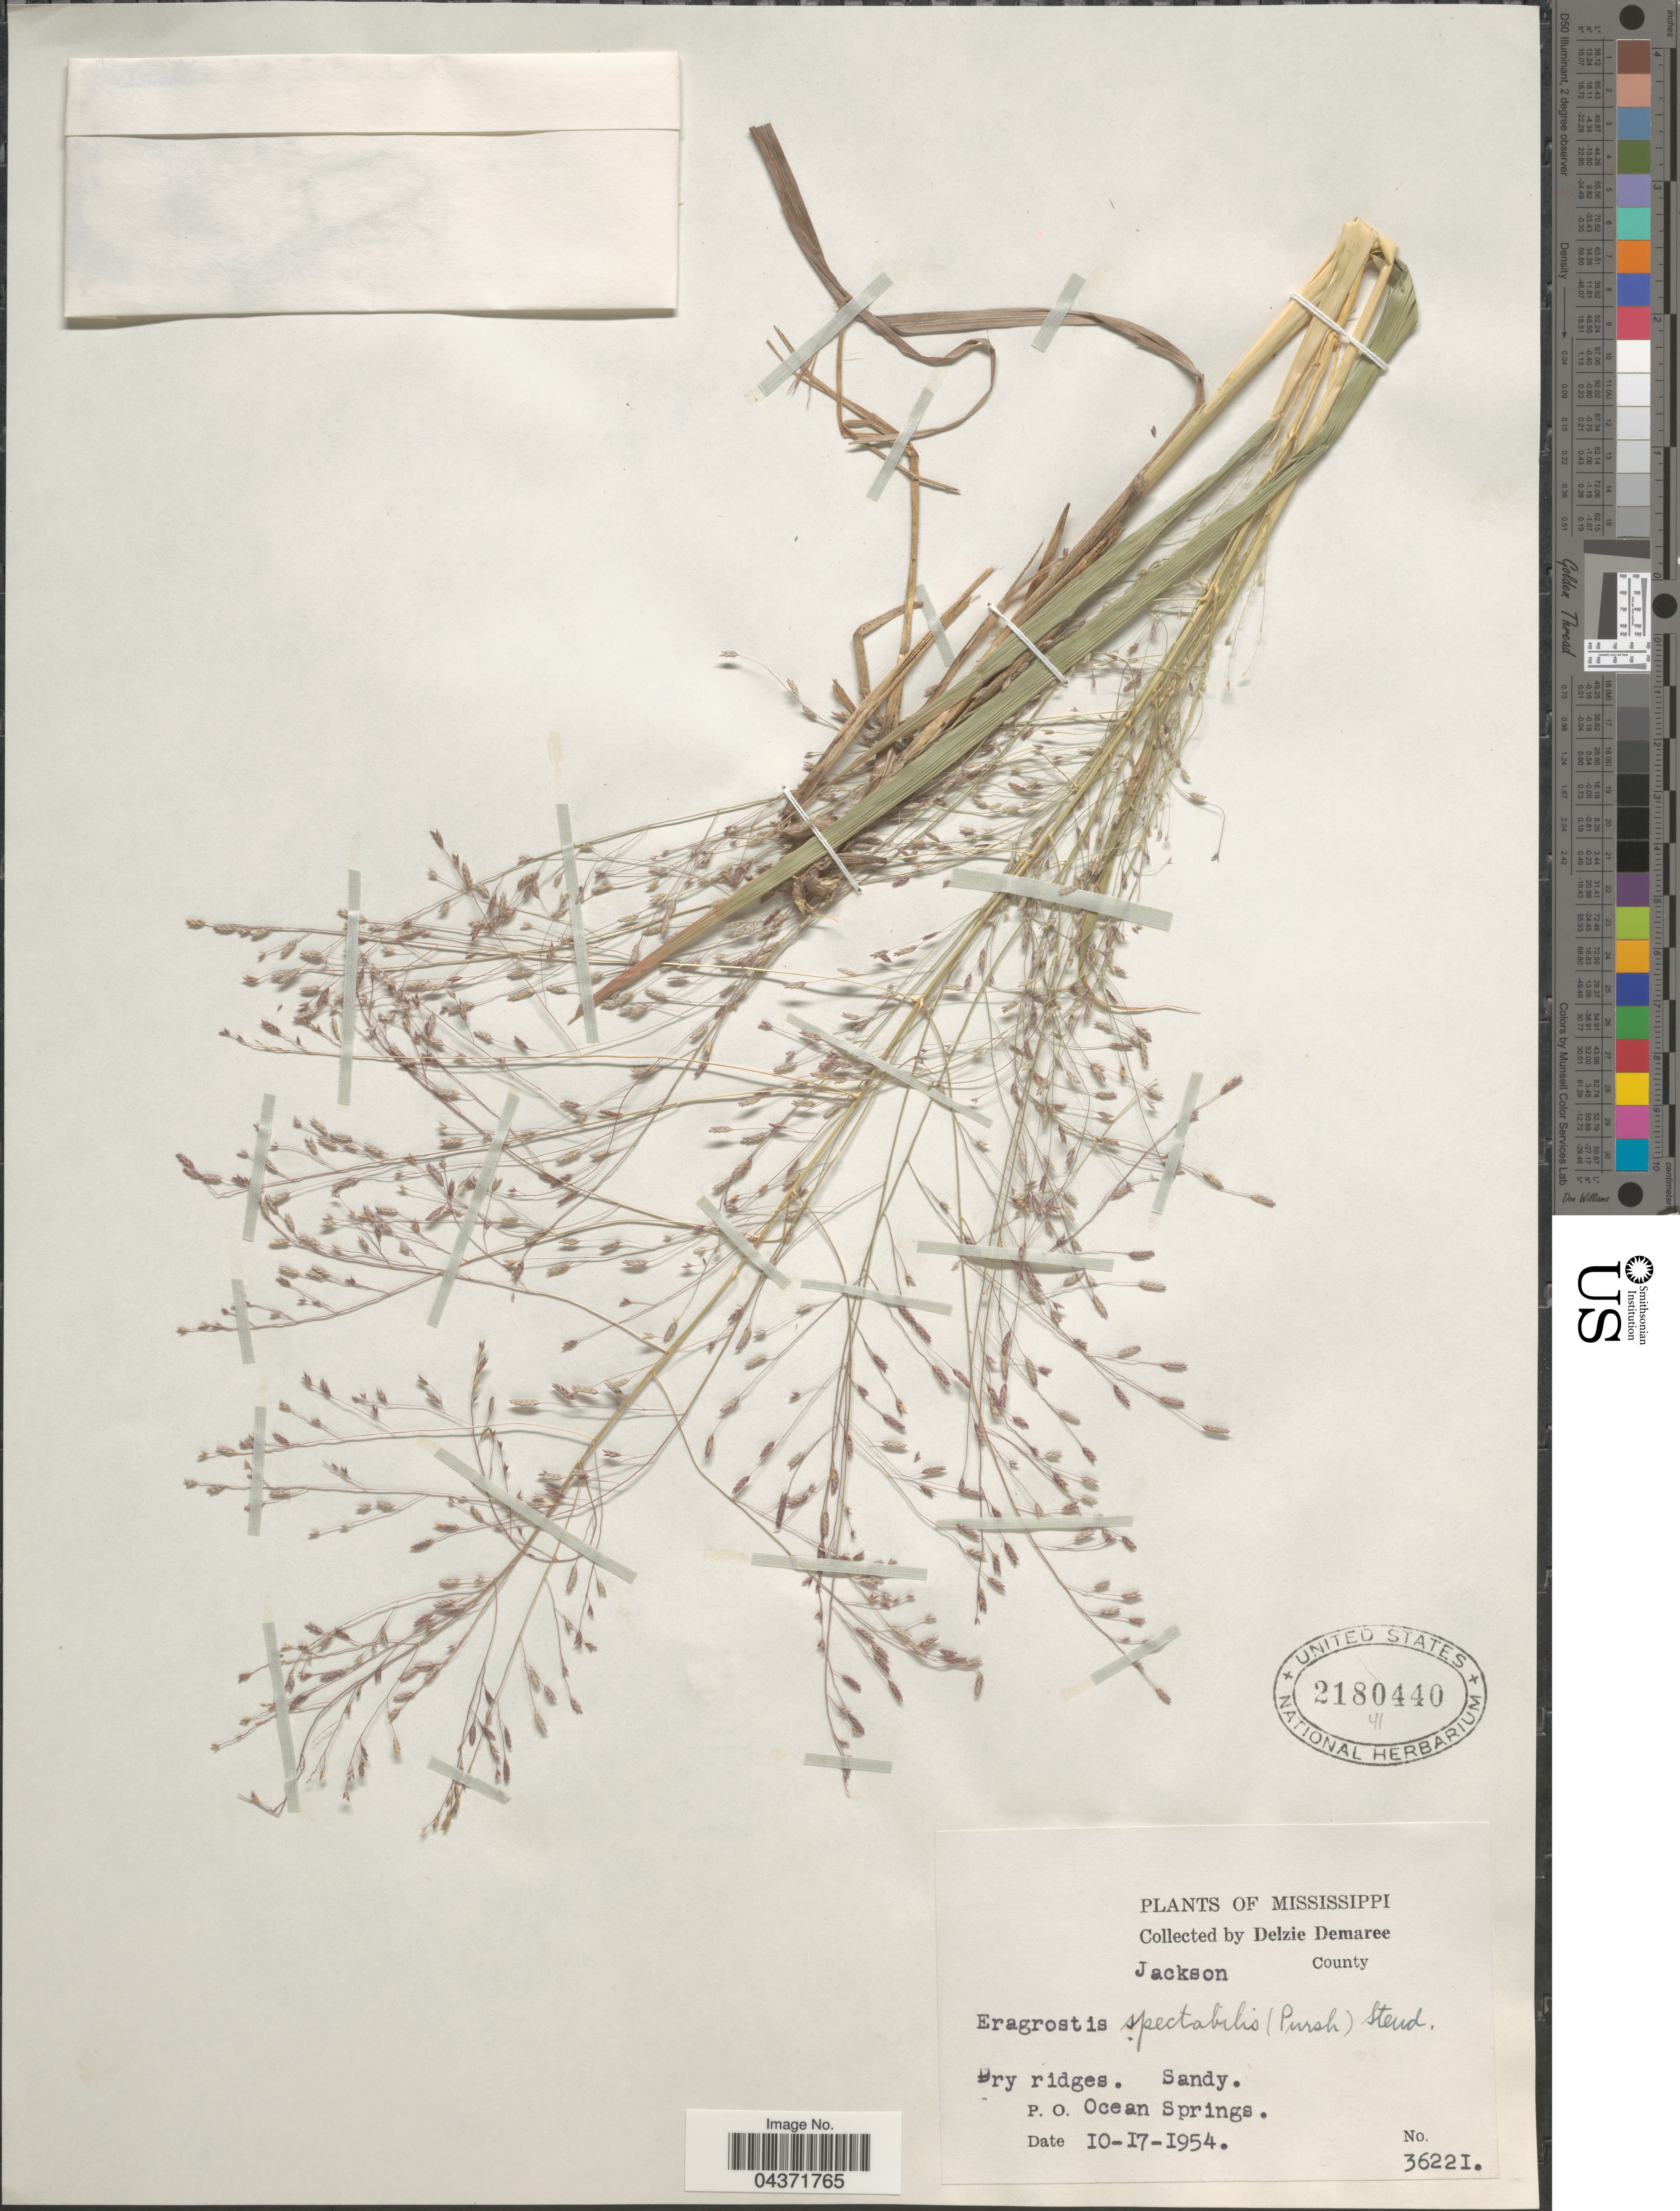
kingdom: Plantae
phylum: Tracheophyta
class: Liliopsida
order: Poales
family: Poaceae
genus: Eragrostis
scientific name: Eragrostis spectabilis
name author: (Pursh) Steud.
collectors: D. Demaree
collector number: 36221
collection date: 1954-10-17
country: United States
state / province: Mississippi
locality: Jackson County. P.O. Ocean Springs.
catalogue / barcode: US 2180440